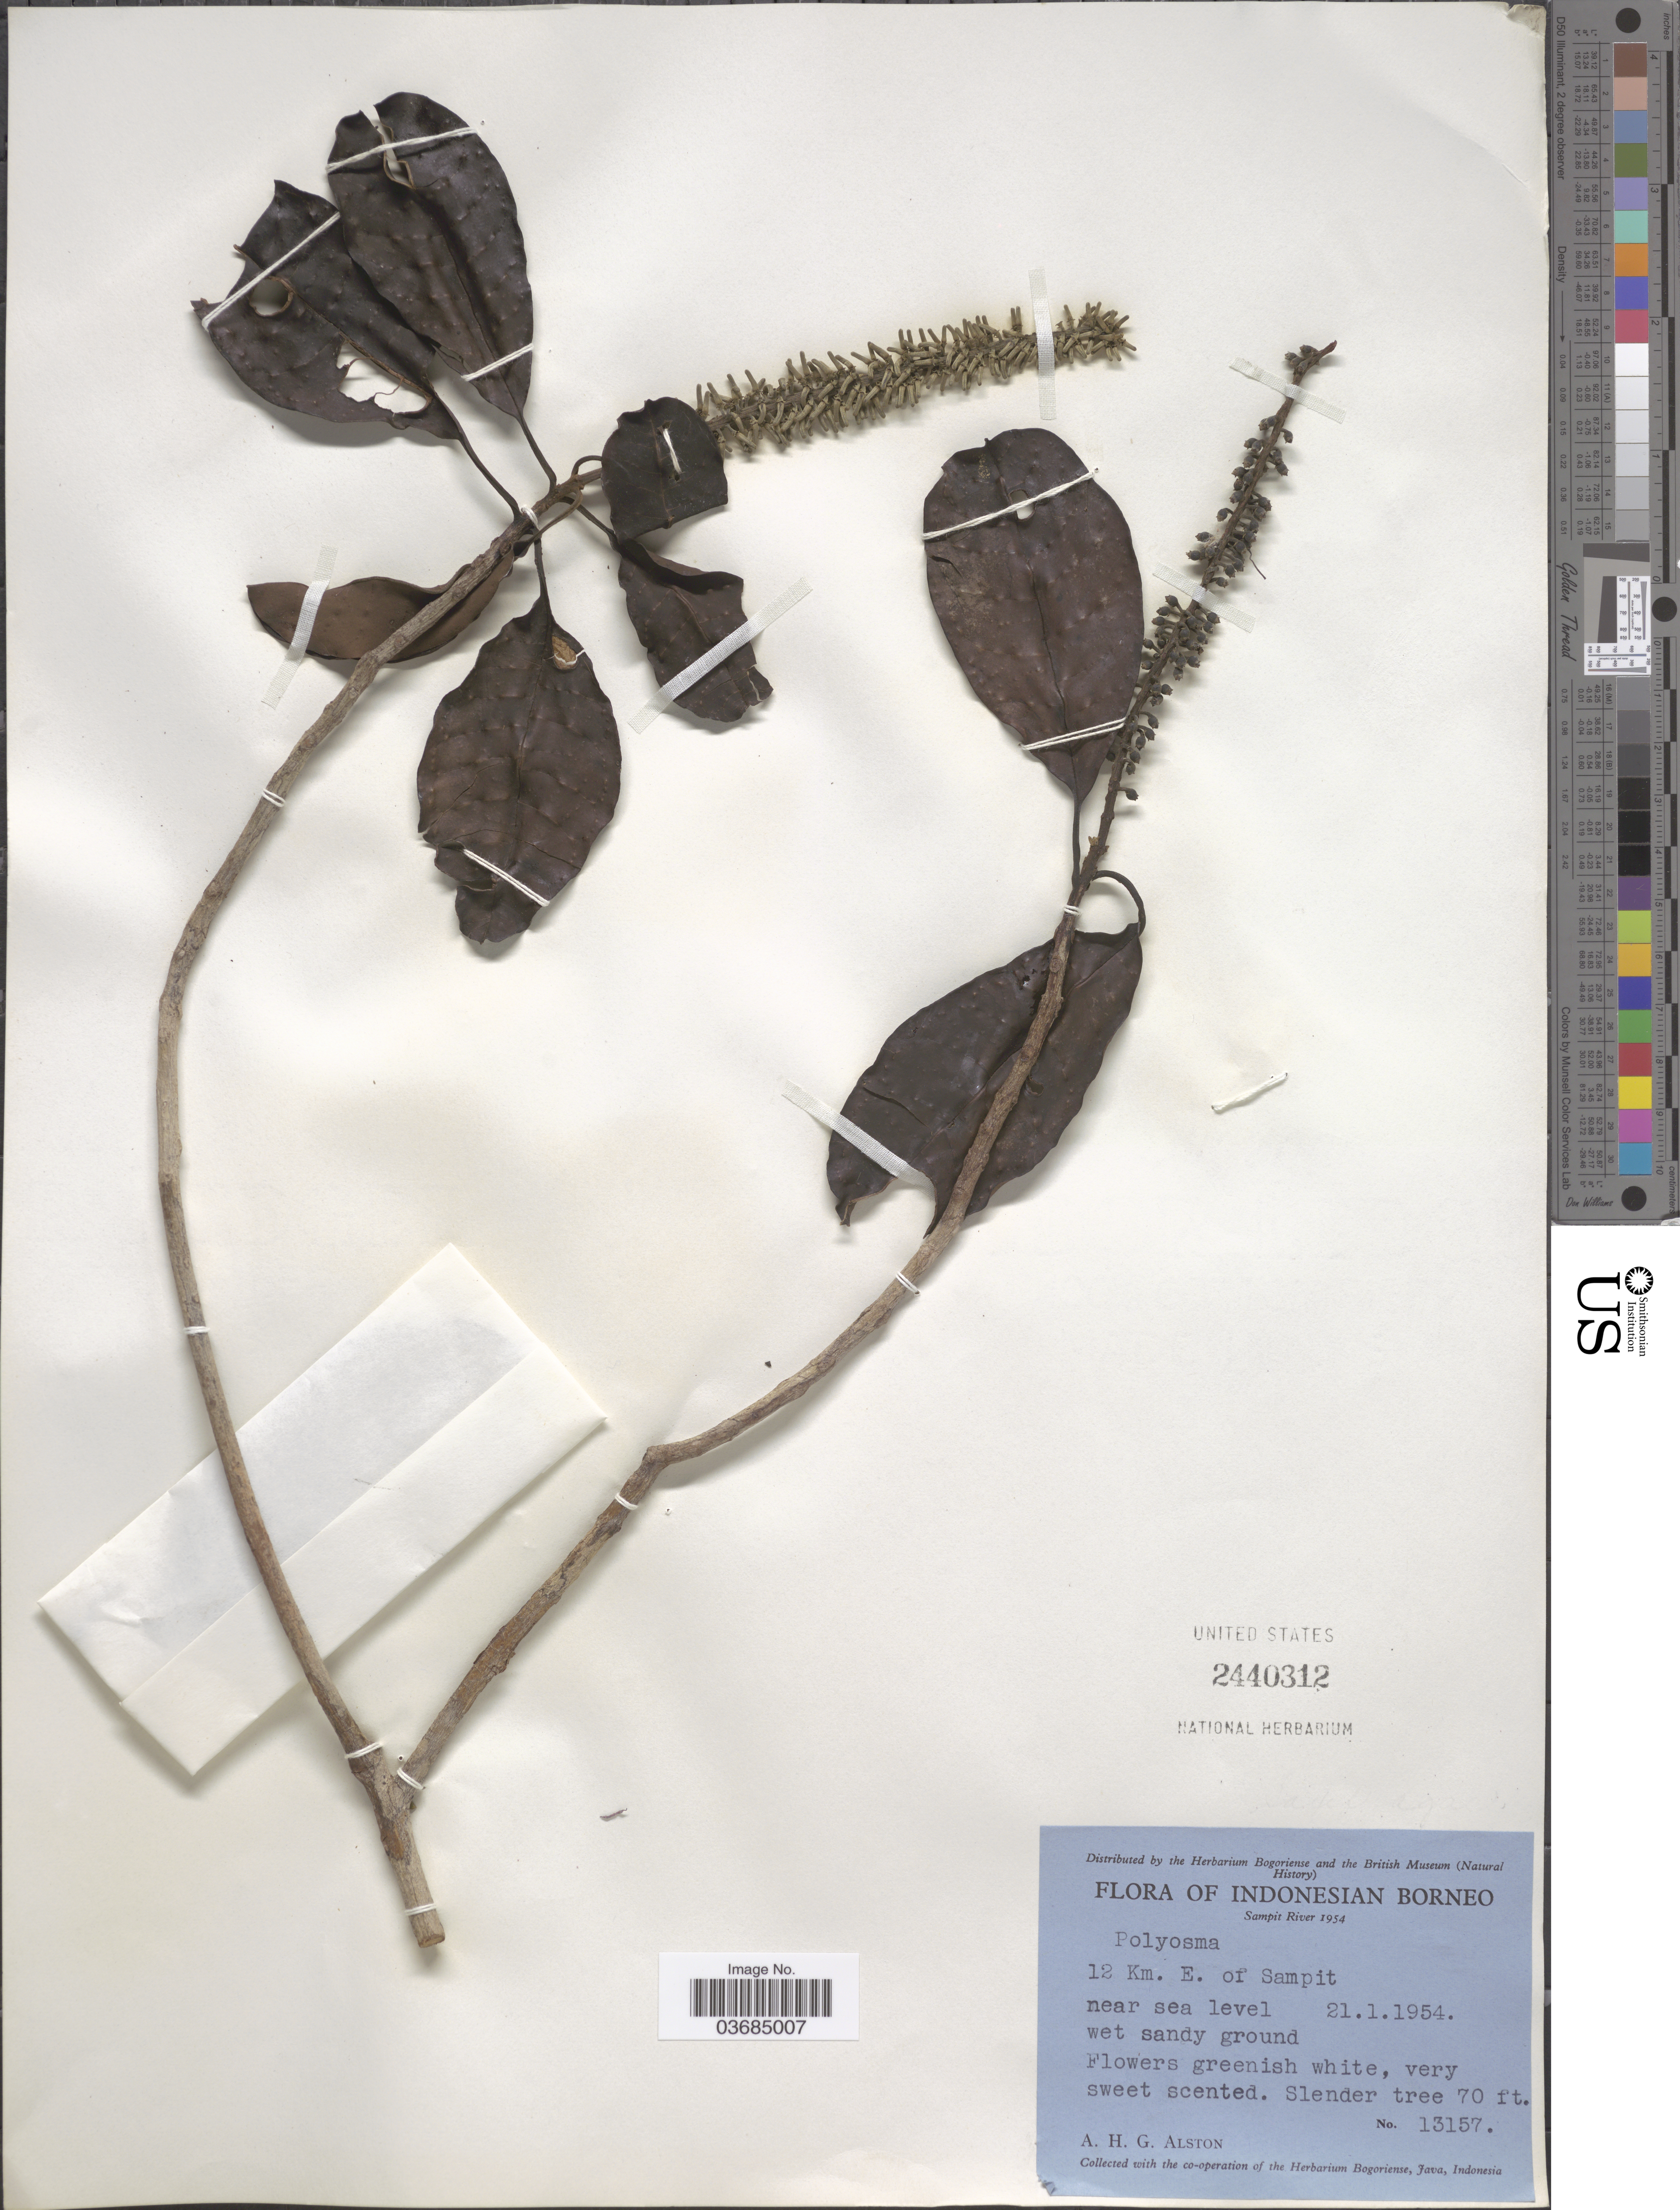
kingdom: Plantae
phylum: Tracheophyta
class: Magnoliopsida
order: Escalloniales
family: Escalloniaceae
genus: Polyosma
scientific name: Polyosma borneensis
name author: Schltr.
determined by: Saw, L. G.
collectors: A. H. Alston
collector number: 13157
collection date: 1954-01-21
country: Indonesia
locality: Indonesian Borneo. Sampit River. 12 Km. E. of Sampit.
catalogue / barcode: US 2440312